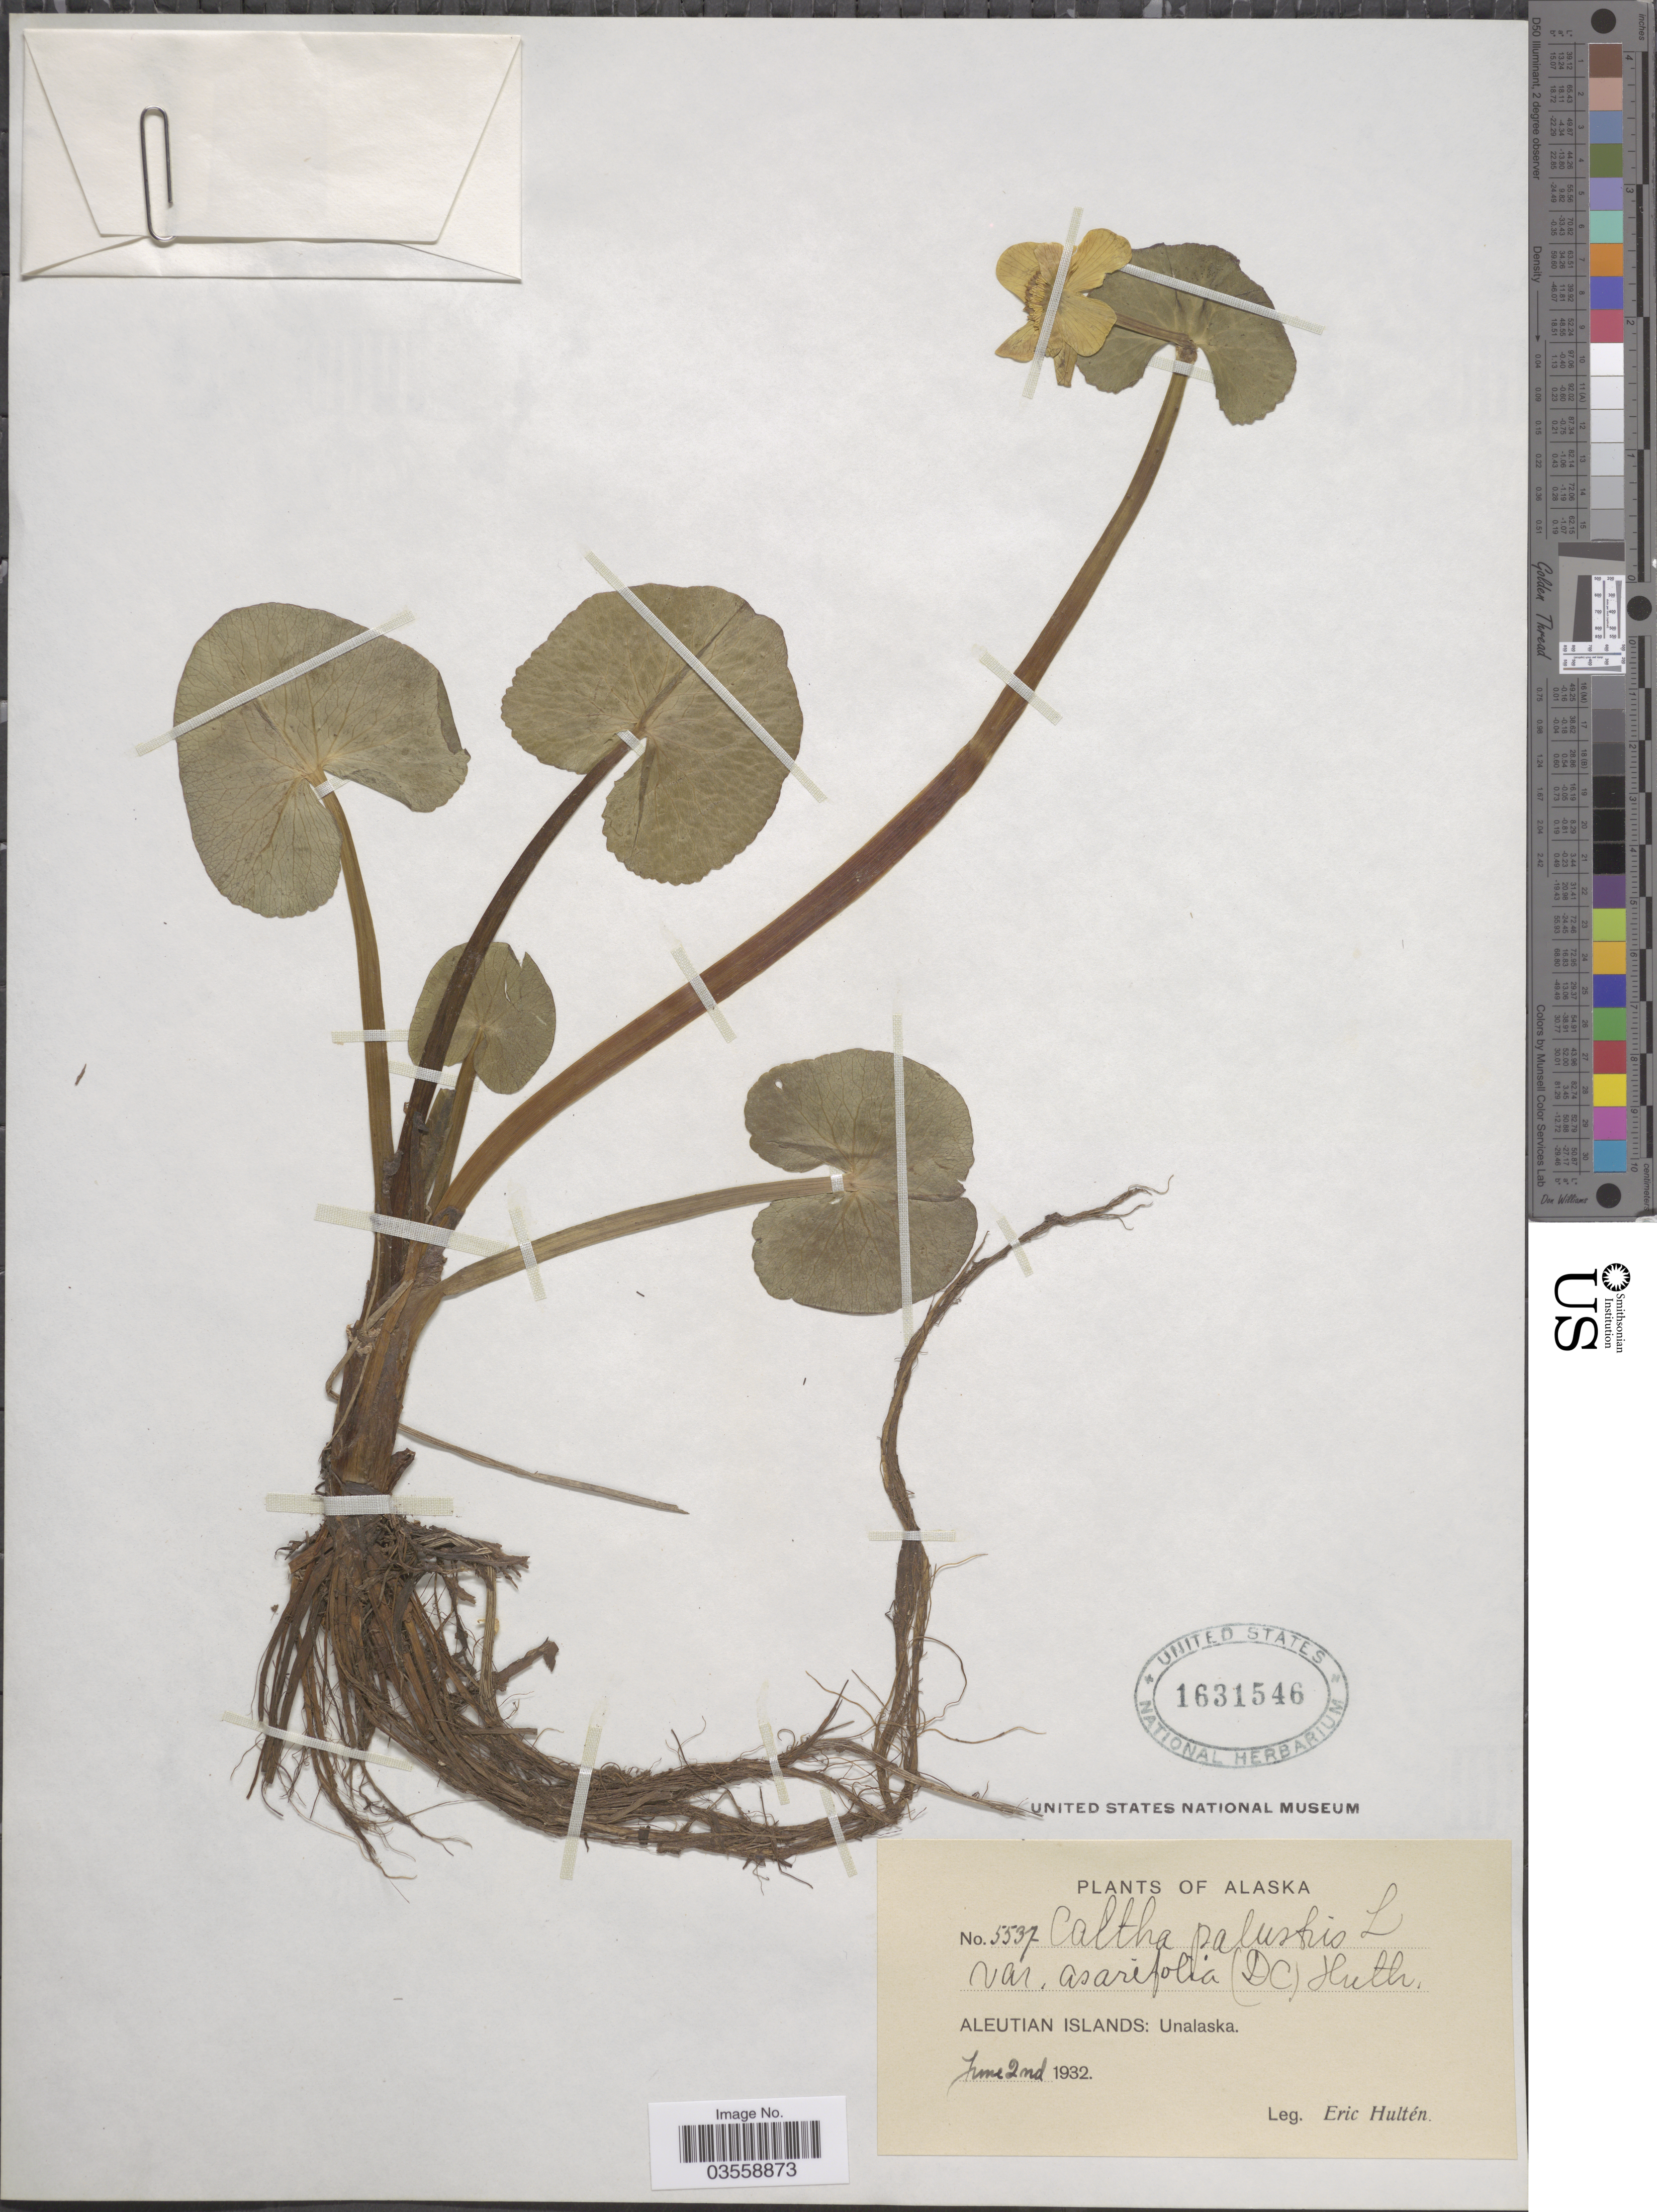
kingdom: Plantae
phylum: Tracheophyta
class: Magnoliopsida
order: Ranunculales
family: Ranunculaceae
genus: Caltha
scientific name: Caltha palustris var. asarifolia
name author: (DC.) Huth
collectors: E. G. Hultén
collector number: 5537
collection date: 1932-06-02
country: United States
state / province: Alaska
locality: Aleutian Islands: Unalaska.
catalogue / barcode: US 1631546